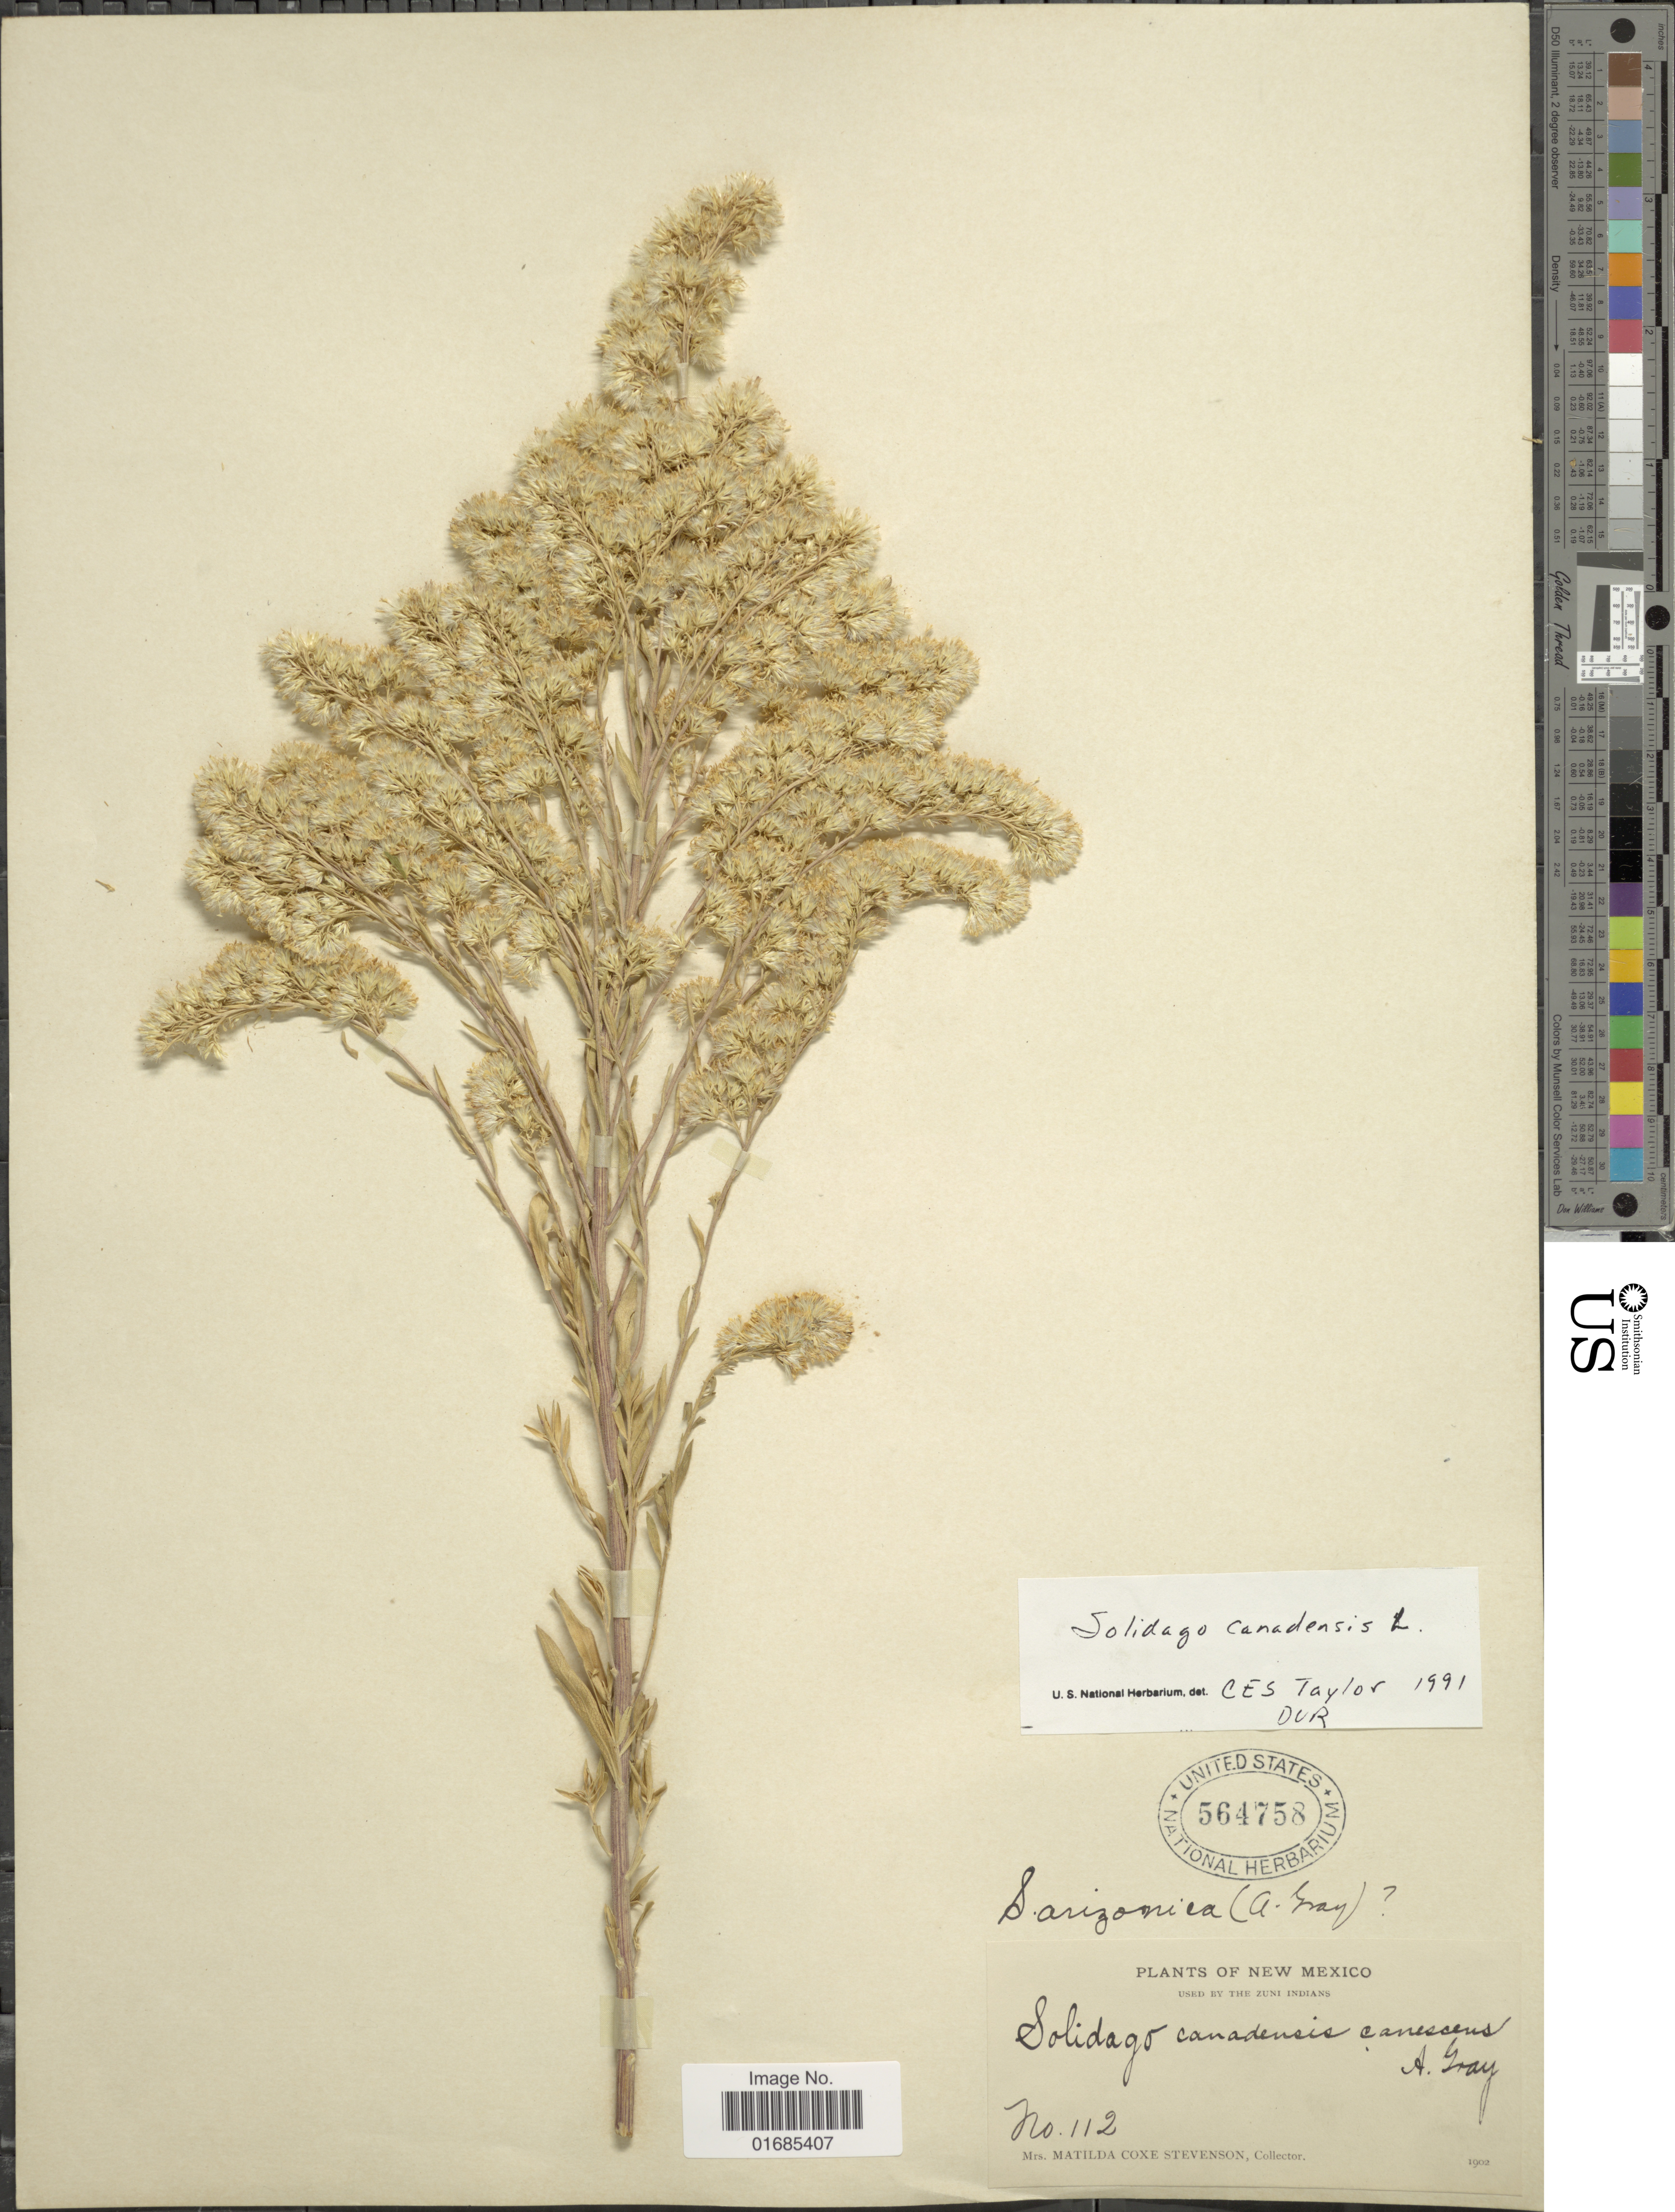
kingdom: Plantae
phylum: Tracheophyta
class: Magnoliopsida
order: Asterales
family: Asteraceae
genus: Solidago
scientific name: Solidago canadensis var. salebrosa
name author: (Piper) M.E. Jones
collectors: M. Stevenson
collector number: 112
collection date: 1902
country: United States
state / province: New Mexico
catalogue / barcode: US 564758